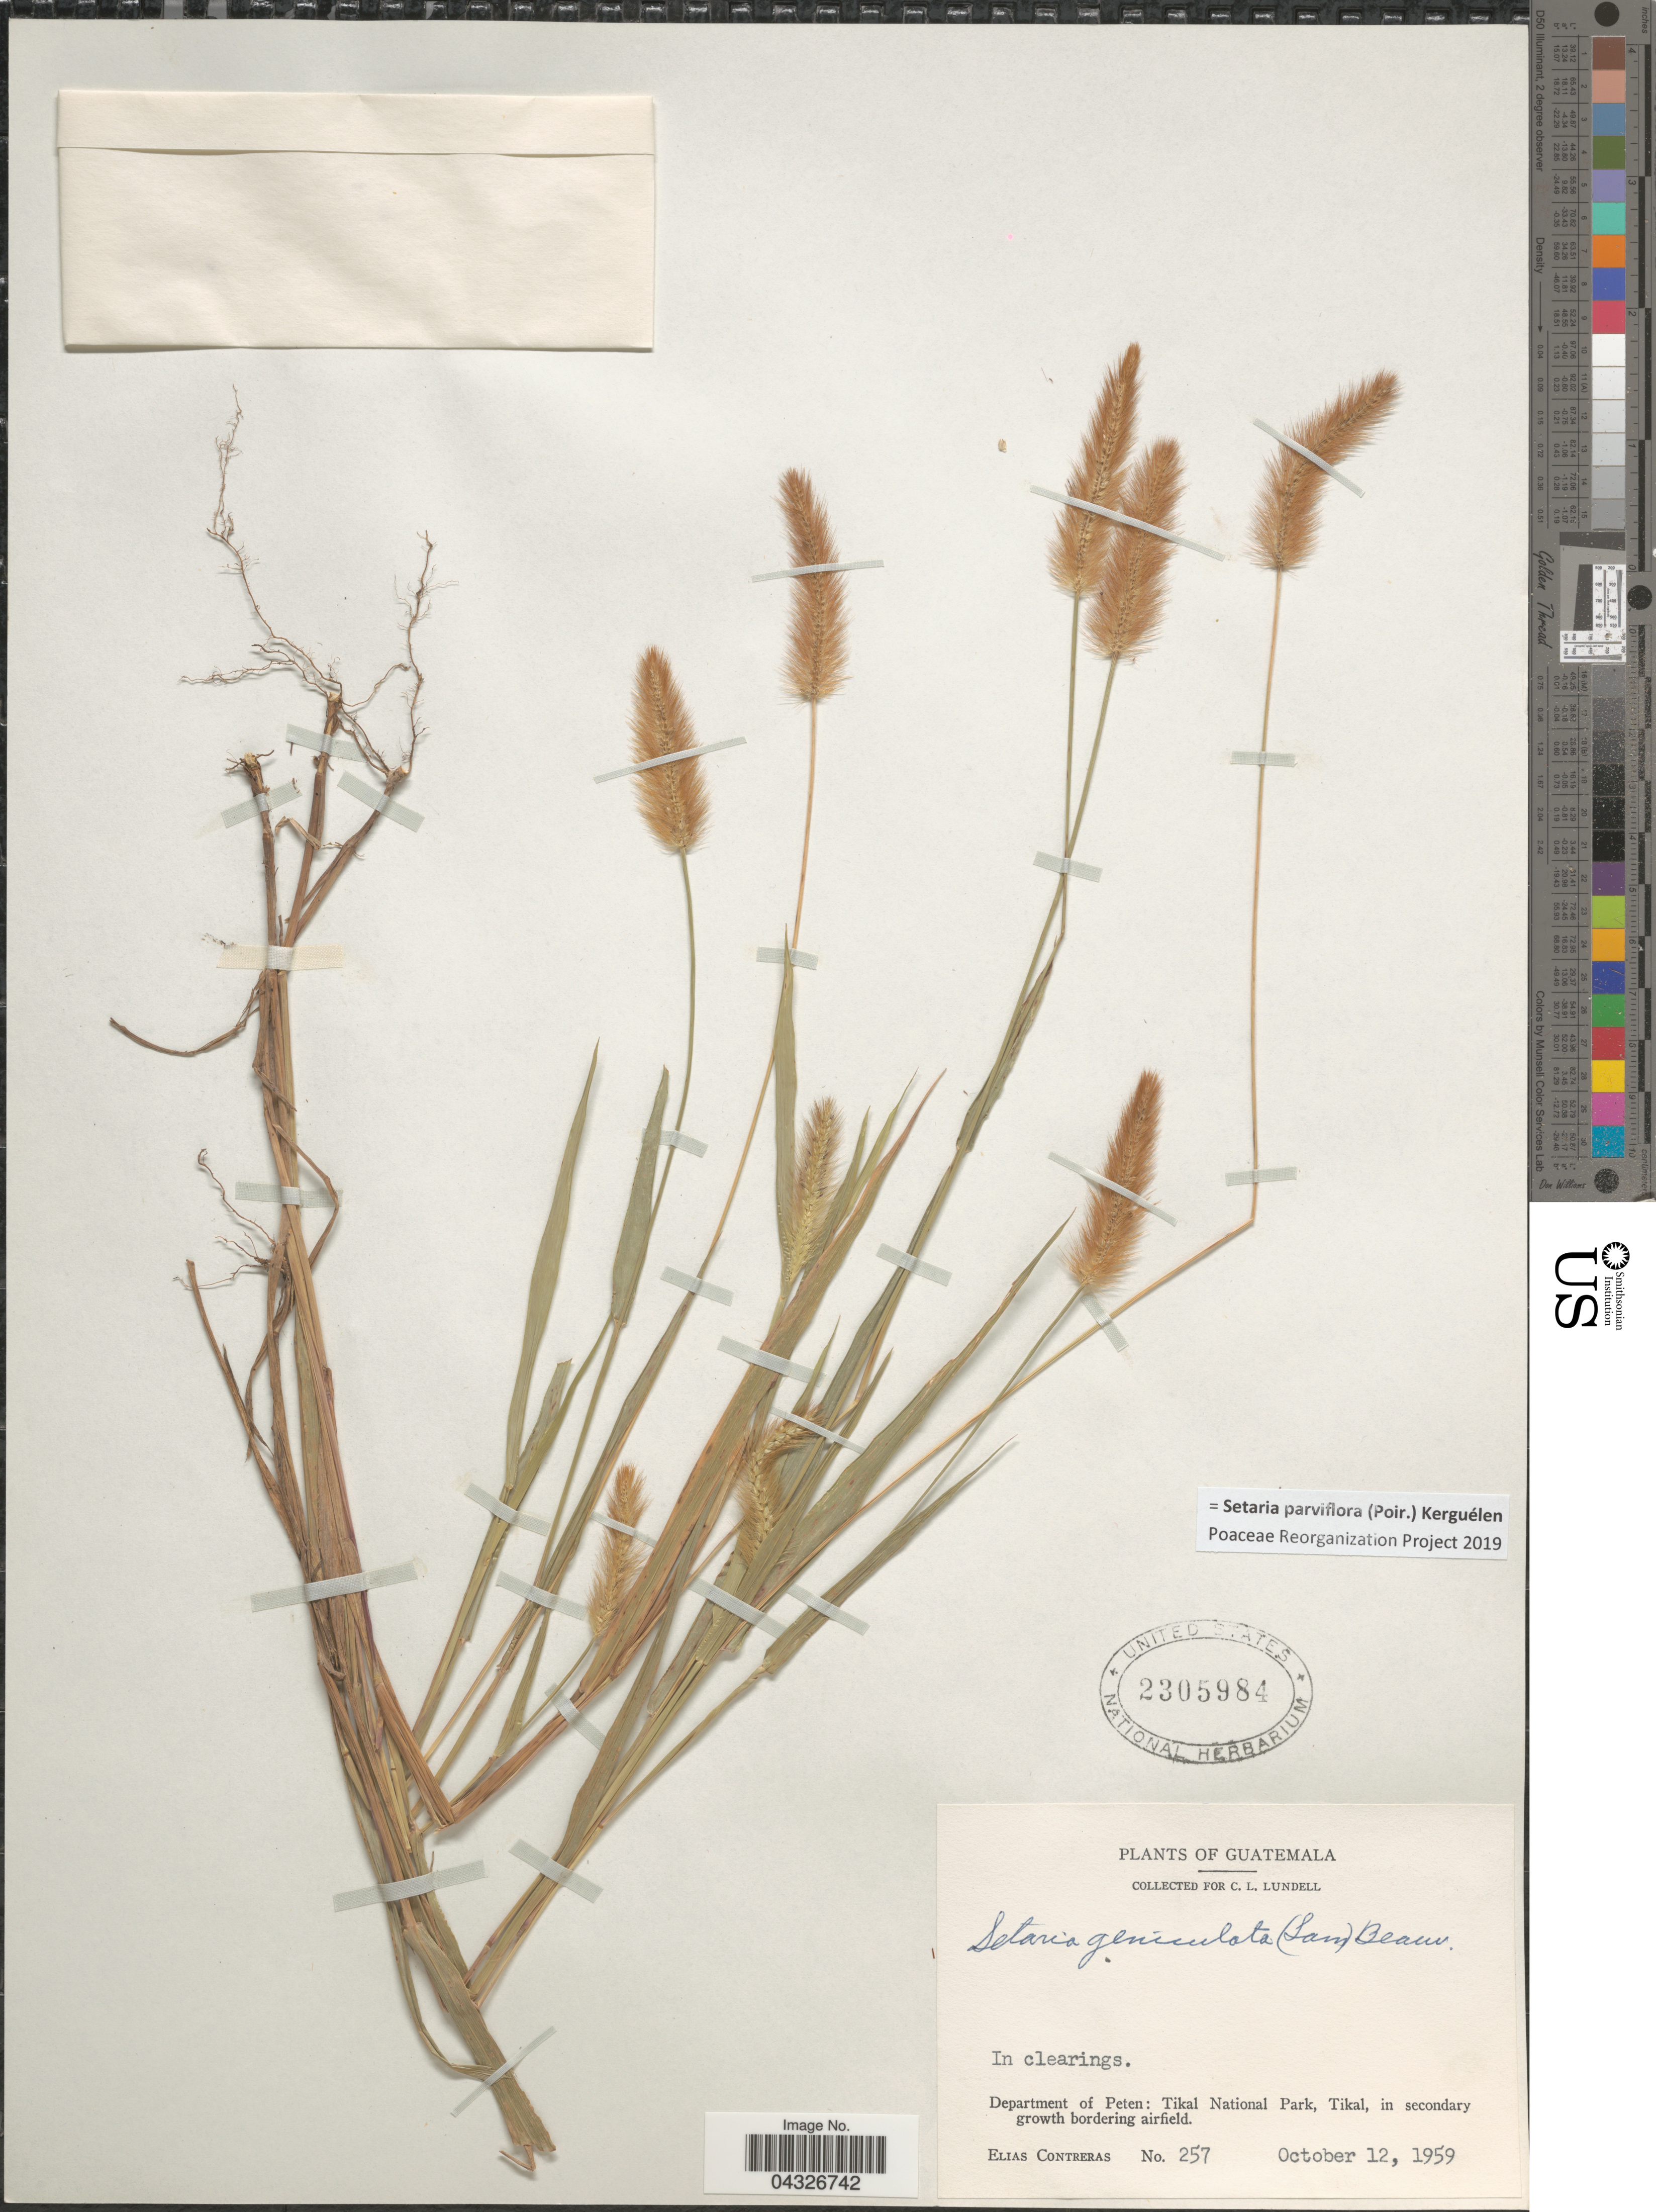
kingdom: Plantae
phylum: Tracheophyta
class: Liliopsida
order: Poales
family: Poaceae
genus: Setaria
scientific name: Setaria parviflora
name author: (Poir.) Kerguélen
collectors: E. Contreras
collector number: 257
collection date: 1959-10-12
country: Guatemala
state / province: El Peten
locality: Department of Peten: Tikal National Park, Tikal, in secondary growth bordering airfield.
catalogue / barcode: US 2305984